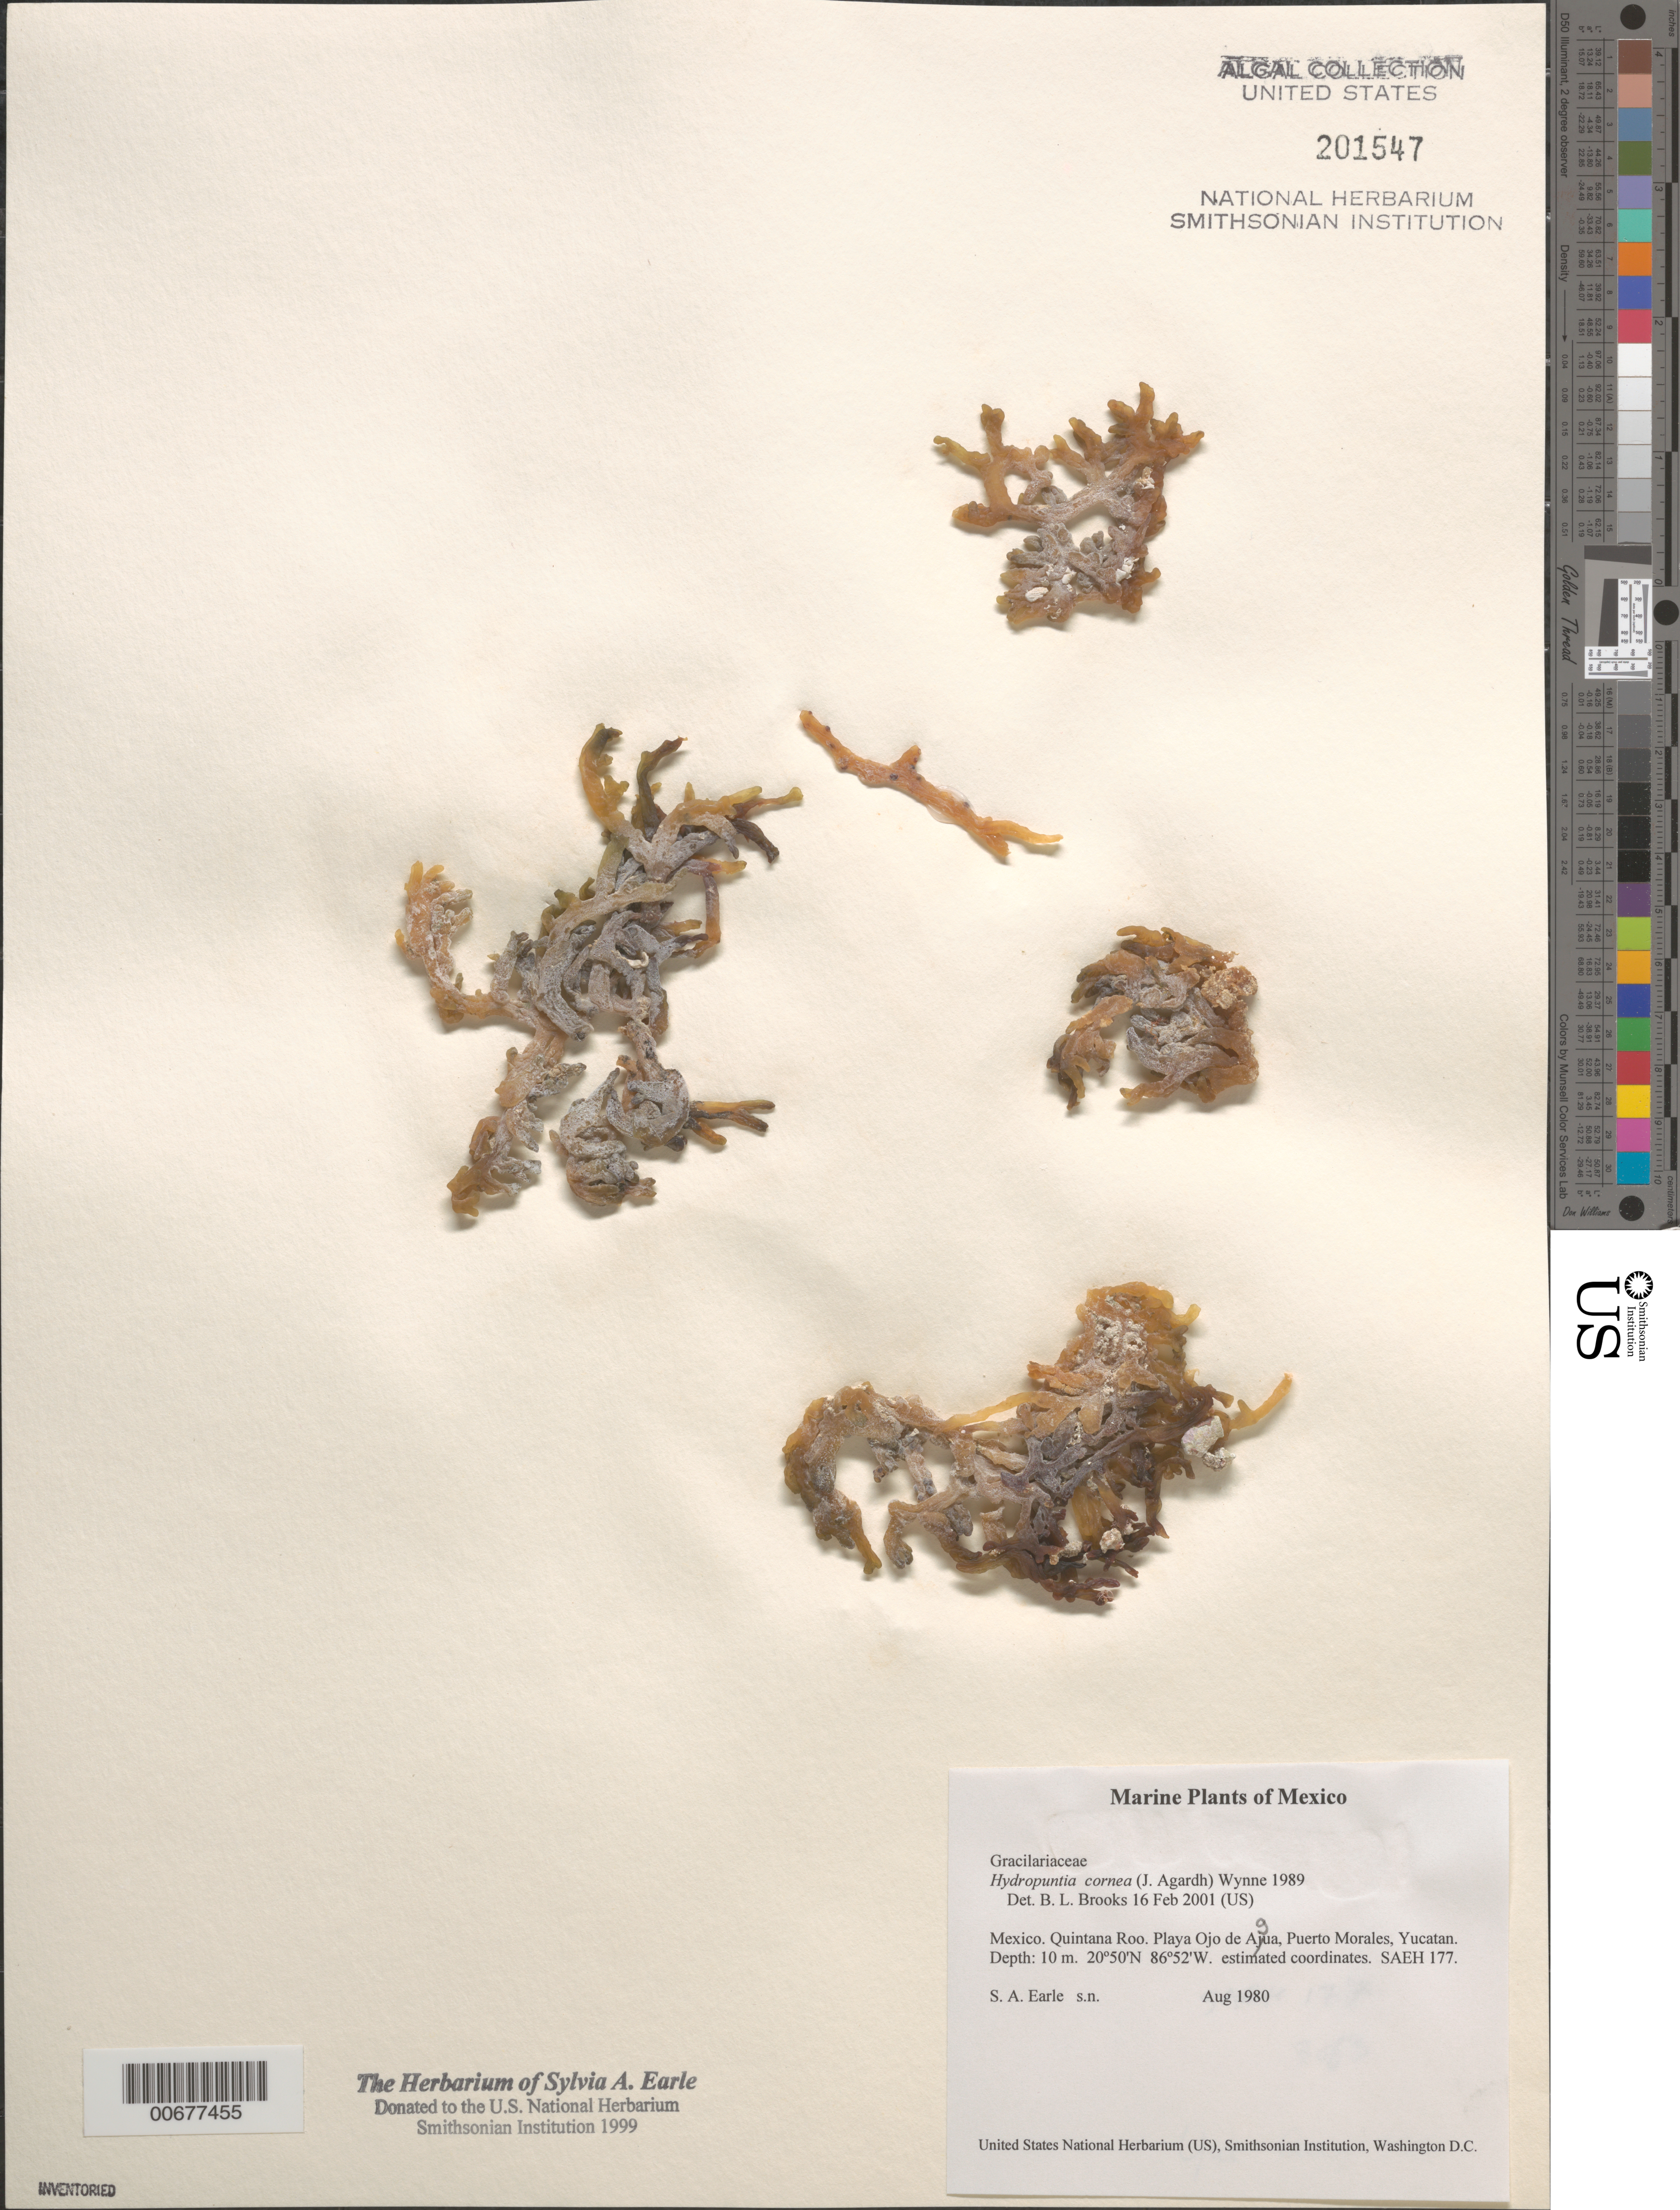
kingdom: Plantae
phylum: Rhodophyta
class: Florideophyceae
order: Gracilariales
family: Gracilariaceae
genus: Gracilaria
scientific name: Gracilaria cornea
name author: J. Agardh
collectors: S. A. Earle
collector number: SAEH 177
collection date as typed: Aug 1980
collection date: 1980-08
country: Mexico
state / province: Quintana Roo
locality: Playa Ojo de Agua, Puerto Morales, Yucatan Peninsula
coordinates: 20 50' N, 86 52' W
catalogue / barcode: US 201547